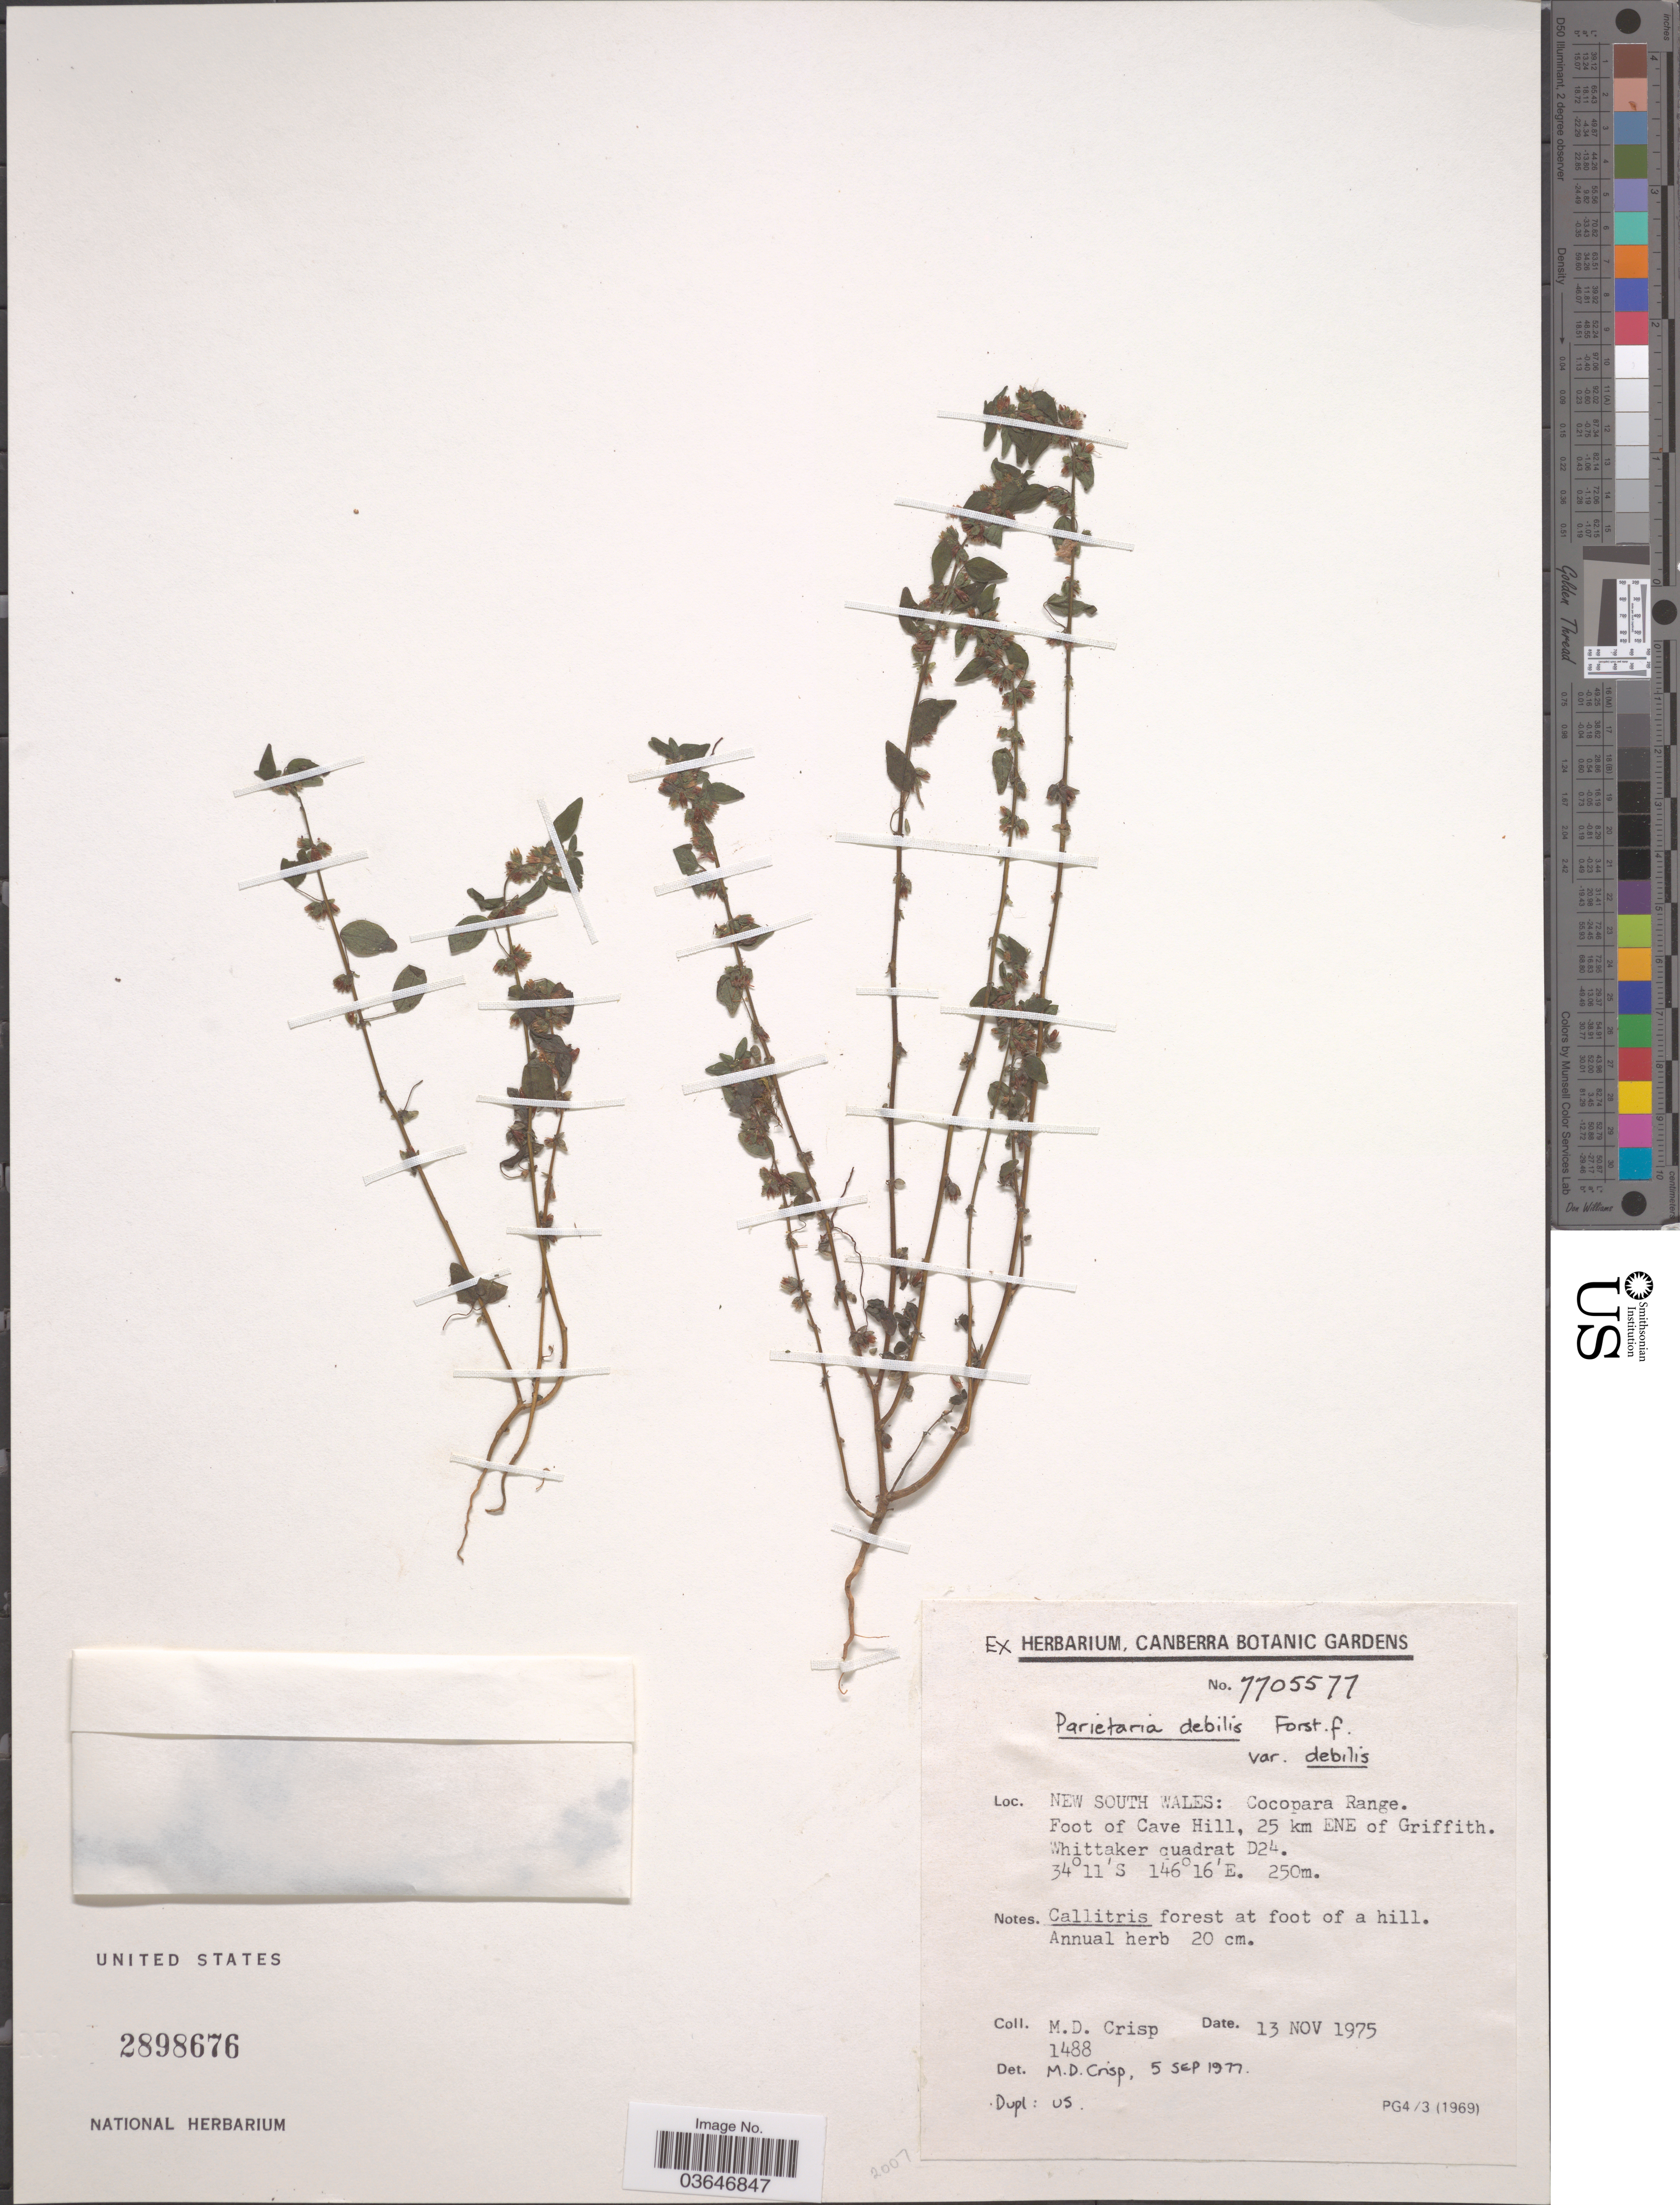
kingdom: Plantae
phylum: Tracheophyta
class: Magnoliopsida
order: Rosales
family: Urticaceae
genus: Parietaria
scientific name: Parietaria debilis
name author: G. Forst.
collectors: M. Crisp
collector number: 1488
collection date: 1975-11-13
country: Australia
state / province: New South Wales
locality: Cocopara Range. Foot of Cave Hill, 25 km ENE of Griffith. Whittaker quadrat D24.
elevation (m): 250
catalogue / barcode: US 2898676